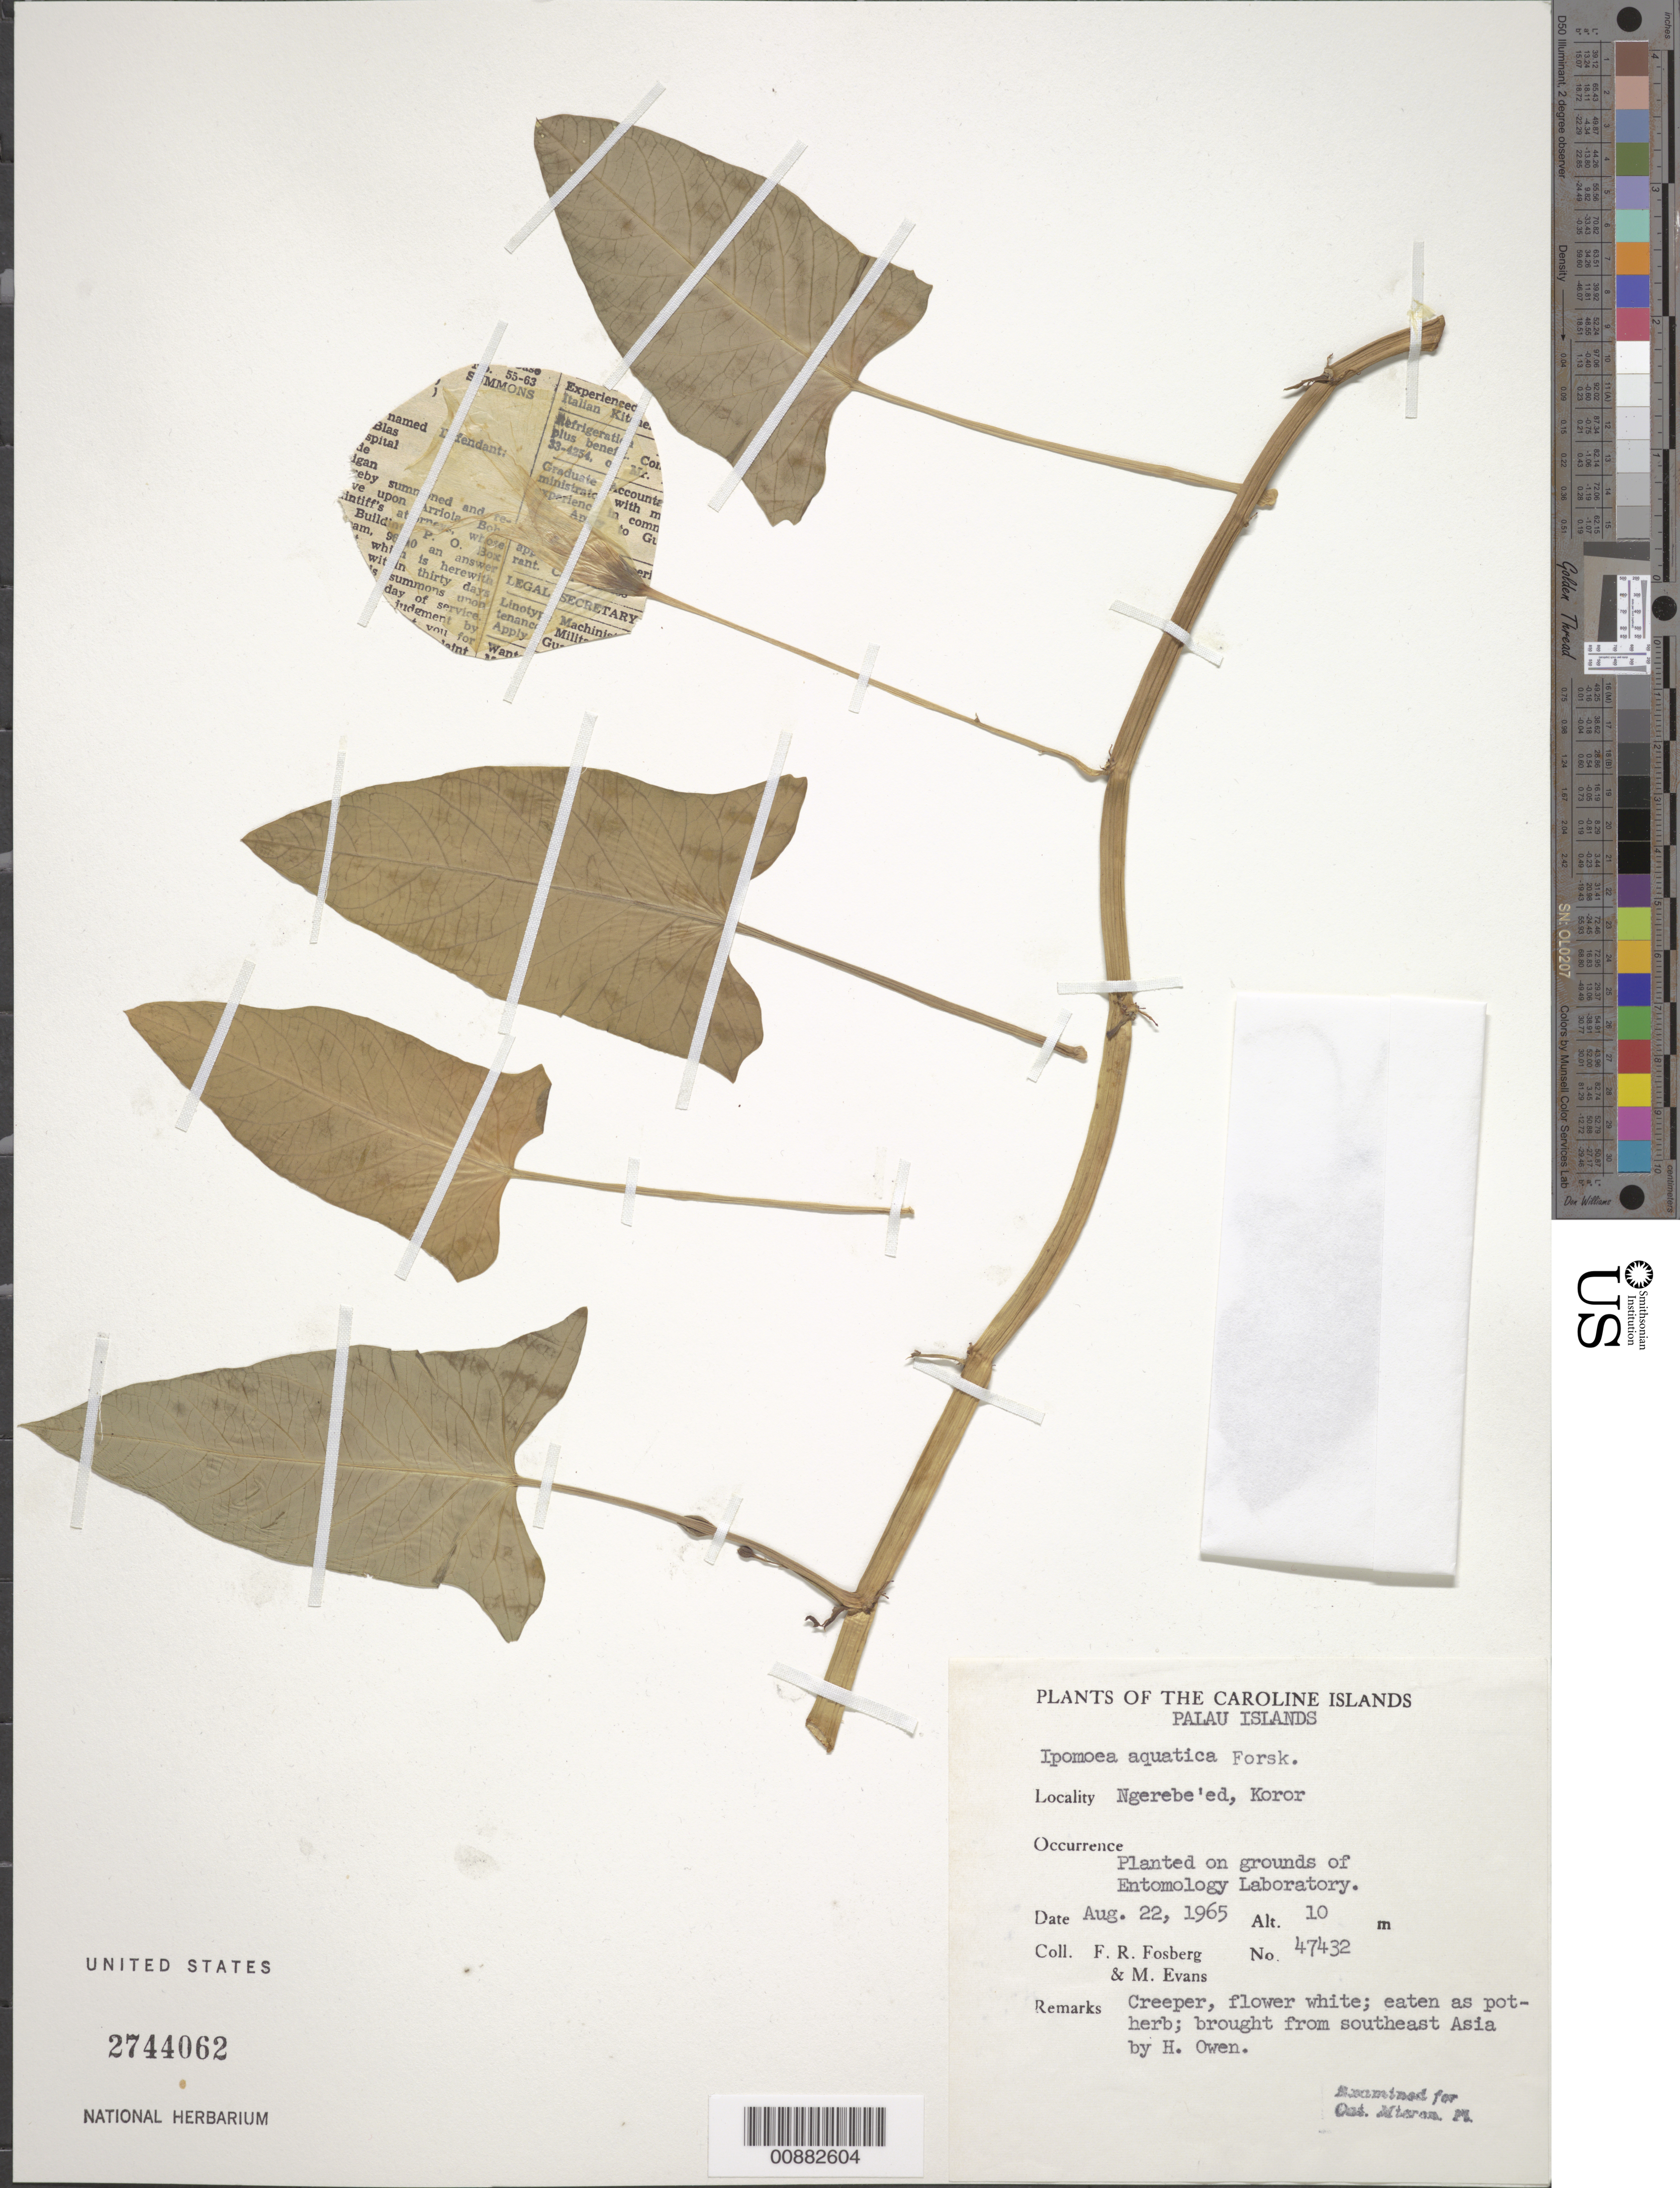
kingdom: Plantae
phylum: Tracheophyta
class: Magnoliopsida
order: Solanales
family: Convolvulaceae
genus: Ipomoea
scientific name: Ipomoea aquatica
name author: Forssk.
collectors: F. R. Fosberg & M. Evans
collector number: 47432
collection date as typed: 22 Aug 1965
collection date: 1965-08-22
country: Palau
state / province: Koror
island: Oreor [Koror] I.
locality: Ngerebe'ed, Koror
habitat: Creeper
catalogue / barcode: US 2744062